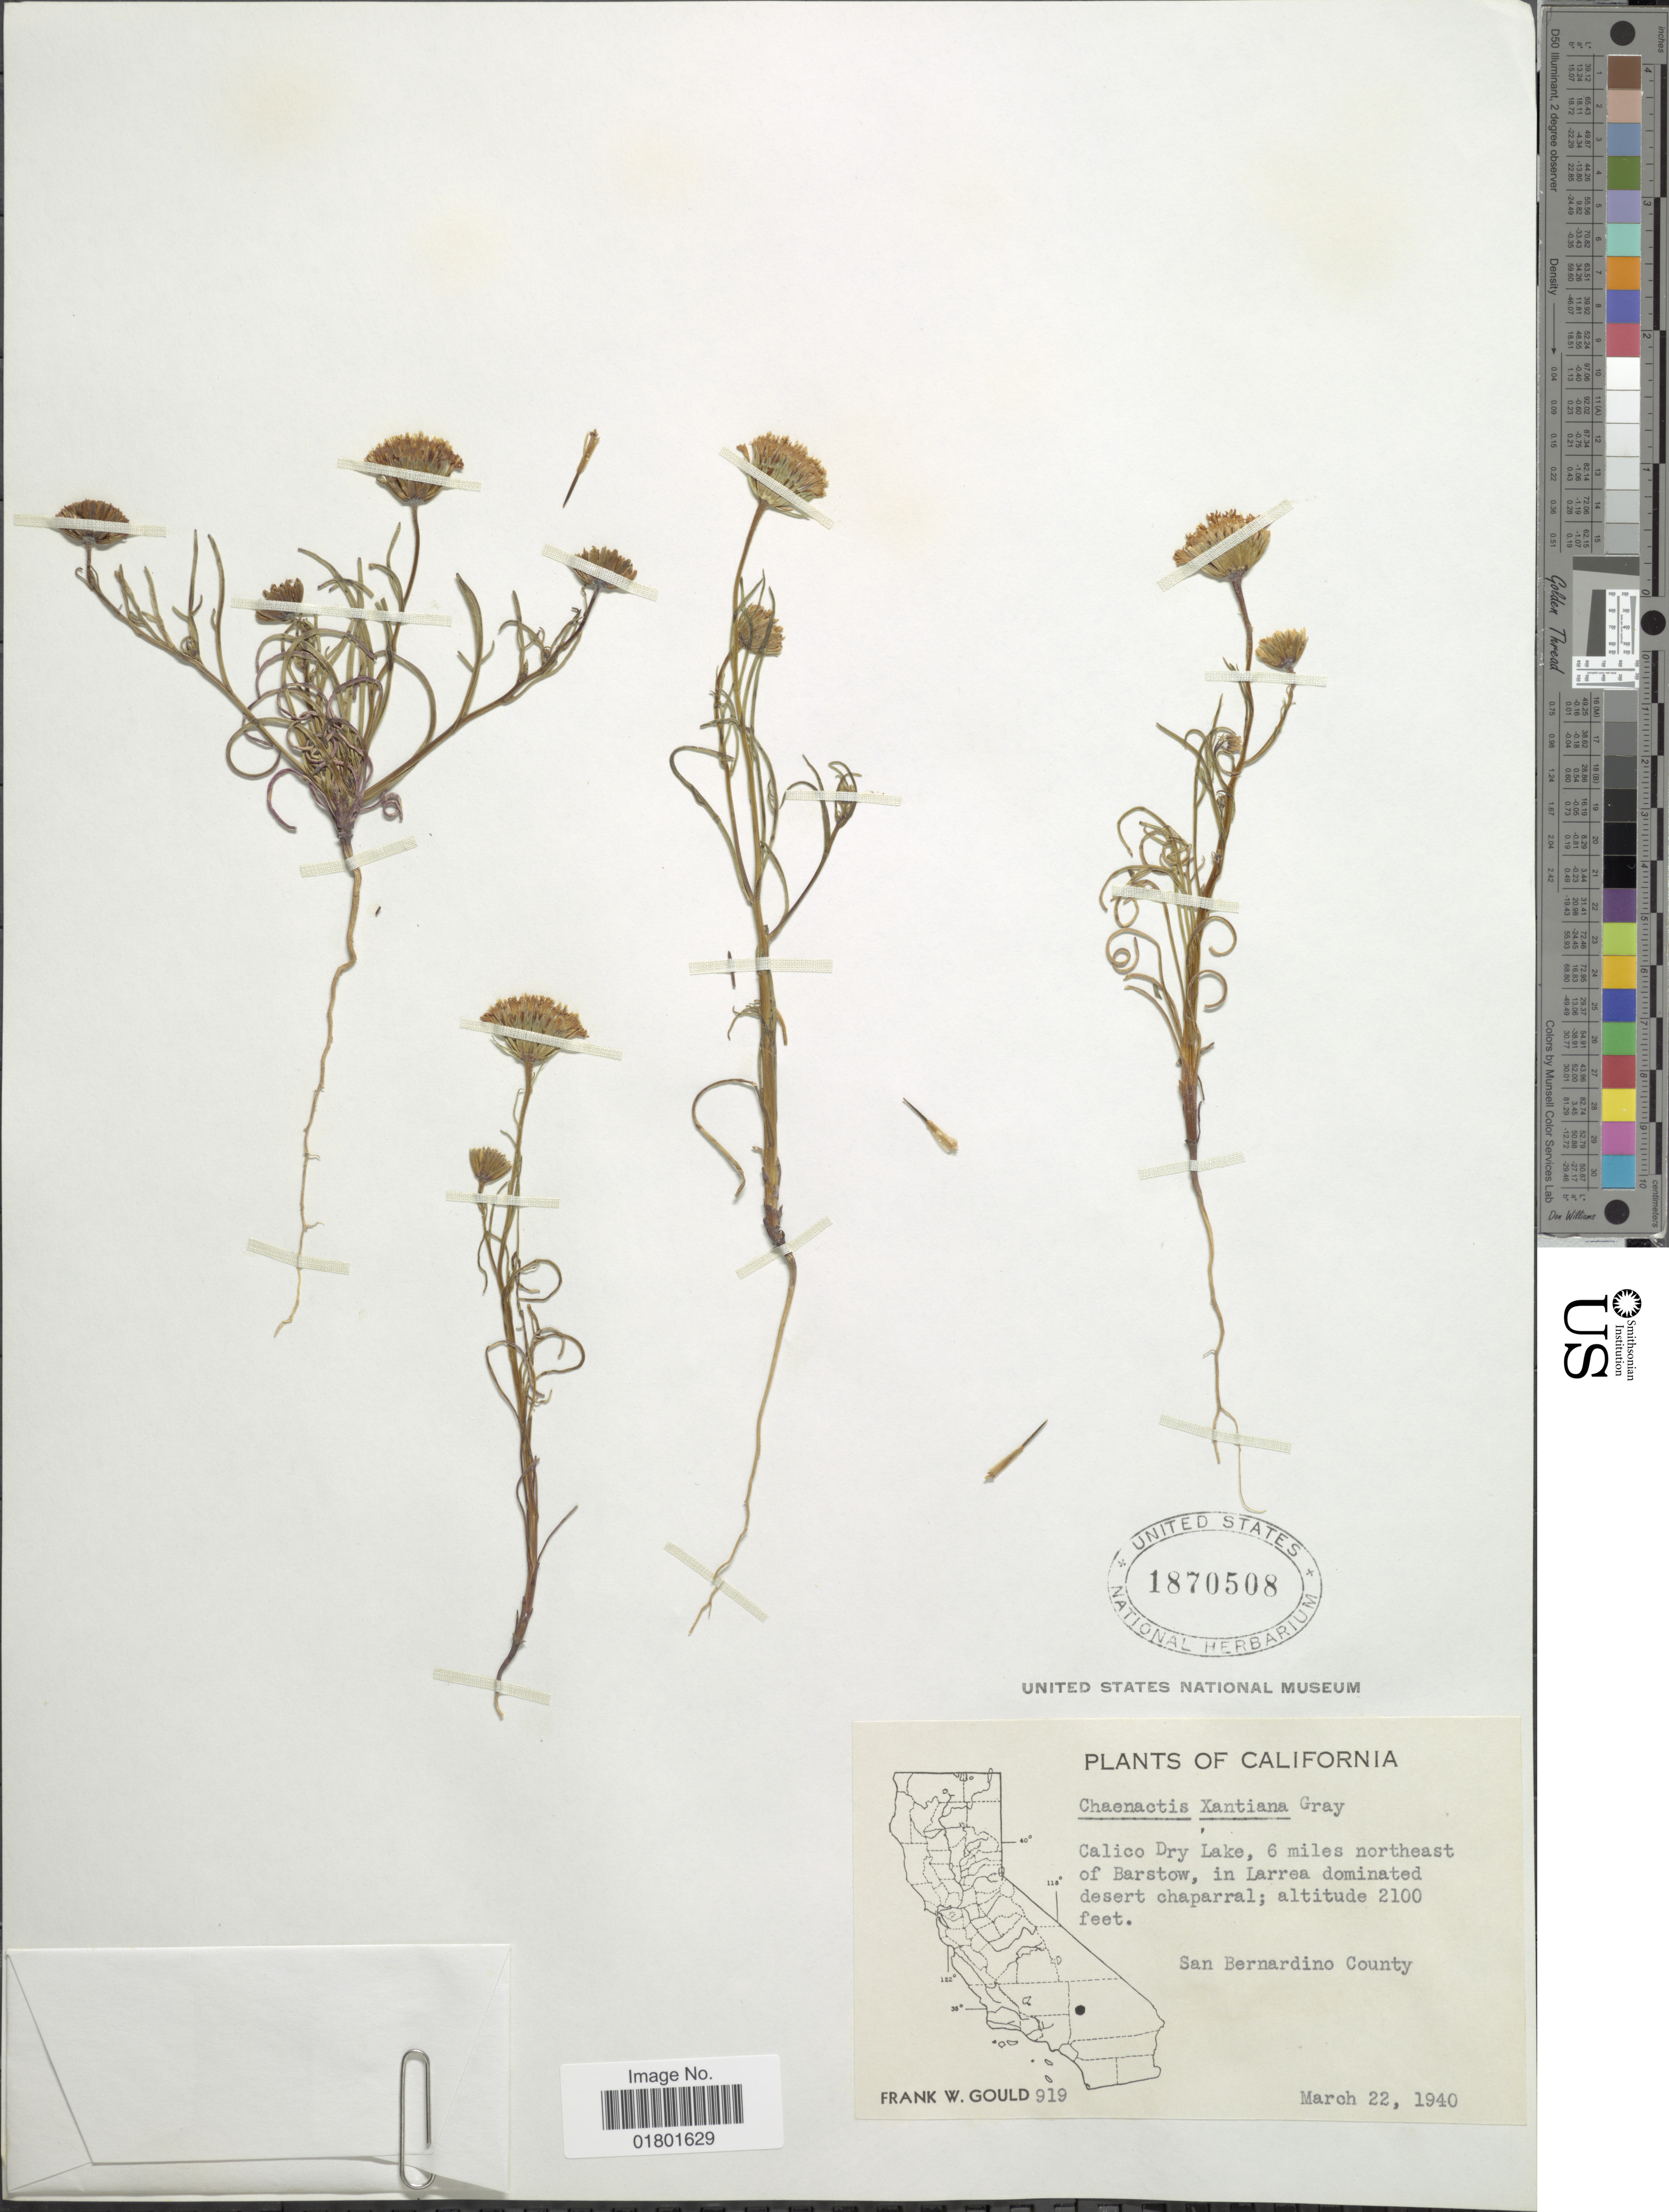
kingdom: Plantae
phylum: Tracheophyta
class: Magnoliopsida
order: Asterales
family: Asteraceae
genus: Chaenactis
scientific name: Chaenactis xantiana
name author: A. Gray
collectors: F. W. Gould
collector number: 919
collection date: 1940-03-22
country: United States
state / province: California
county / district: San Bernardino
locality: Calico Dry Lake, 6 miles northeast of Barstow, in Larrea dominated desert chaparral, San Bernardino County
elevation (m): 640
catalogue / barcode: US 1870508